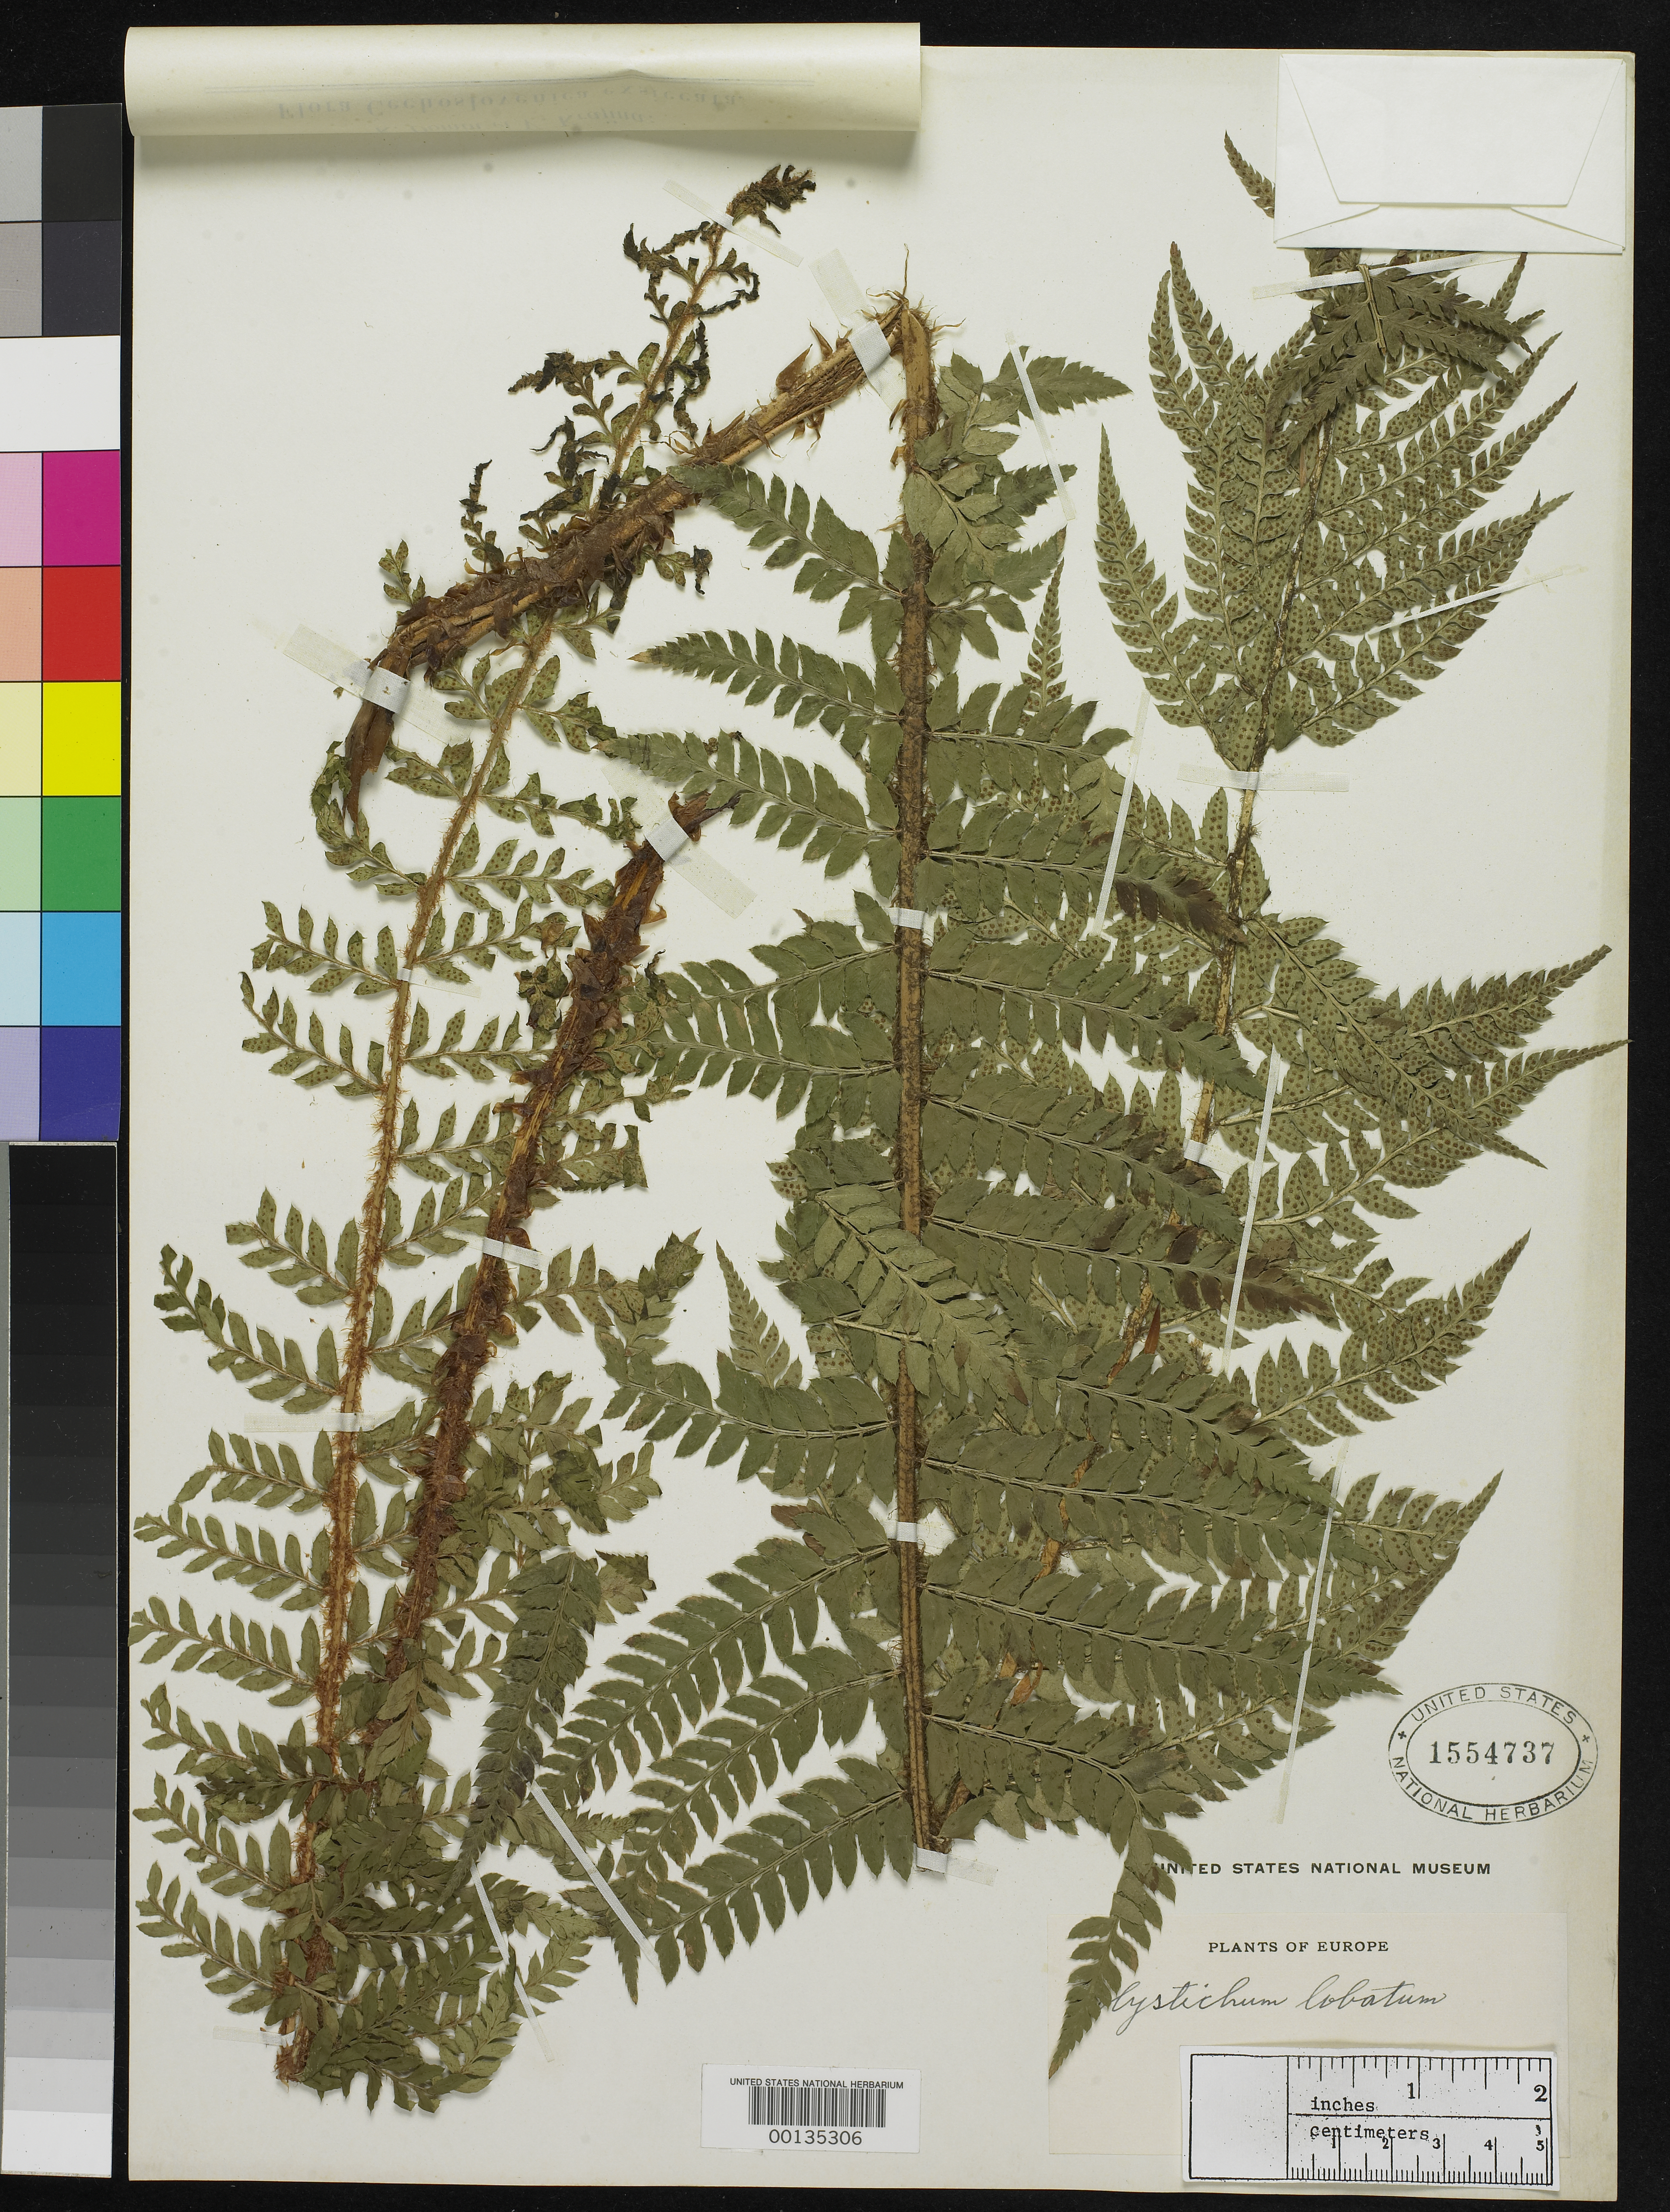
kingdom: Plantae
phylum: Tracheophyta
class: Polypodiopsida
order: Polypodiales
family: Dryopteridaceae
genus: Polystichum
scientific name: Polystichum lobatum f. pilosum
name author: Domin in Domin & Krajina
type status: Isotype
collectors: K. Domin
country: Czechia / Slovakia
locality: Europe.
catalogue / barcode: US 1554737